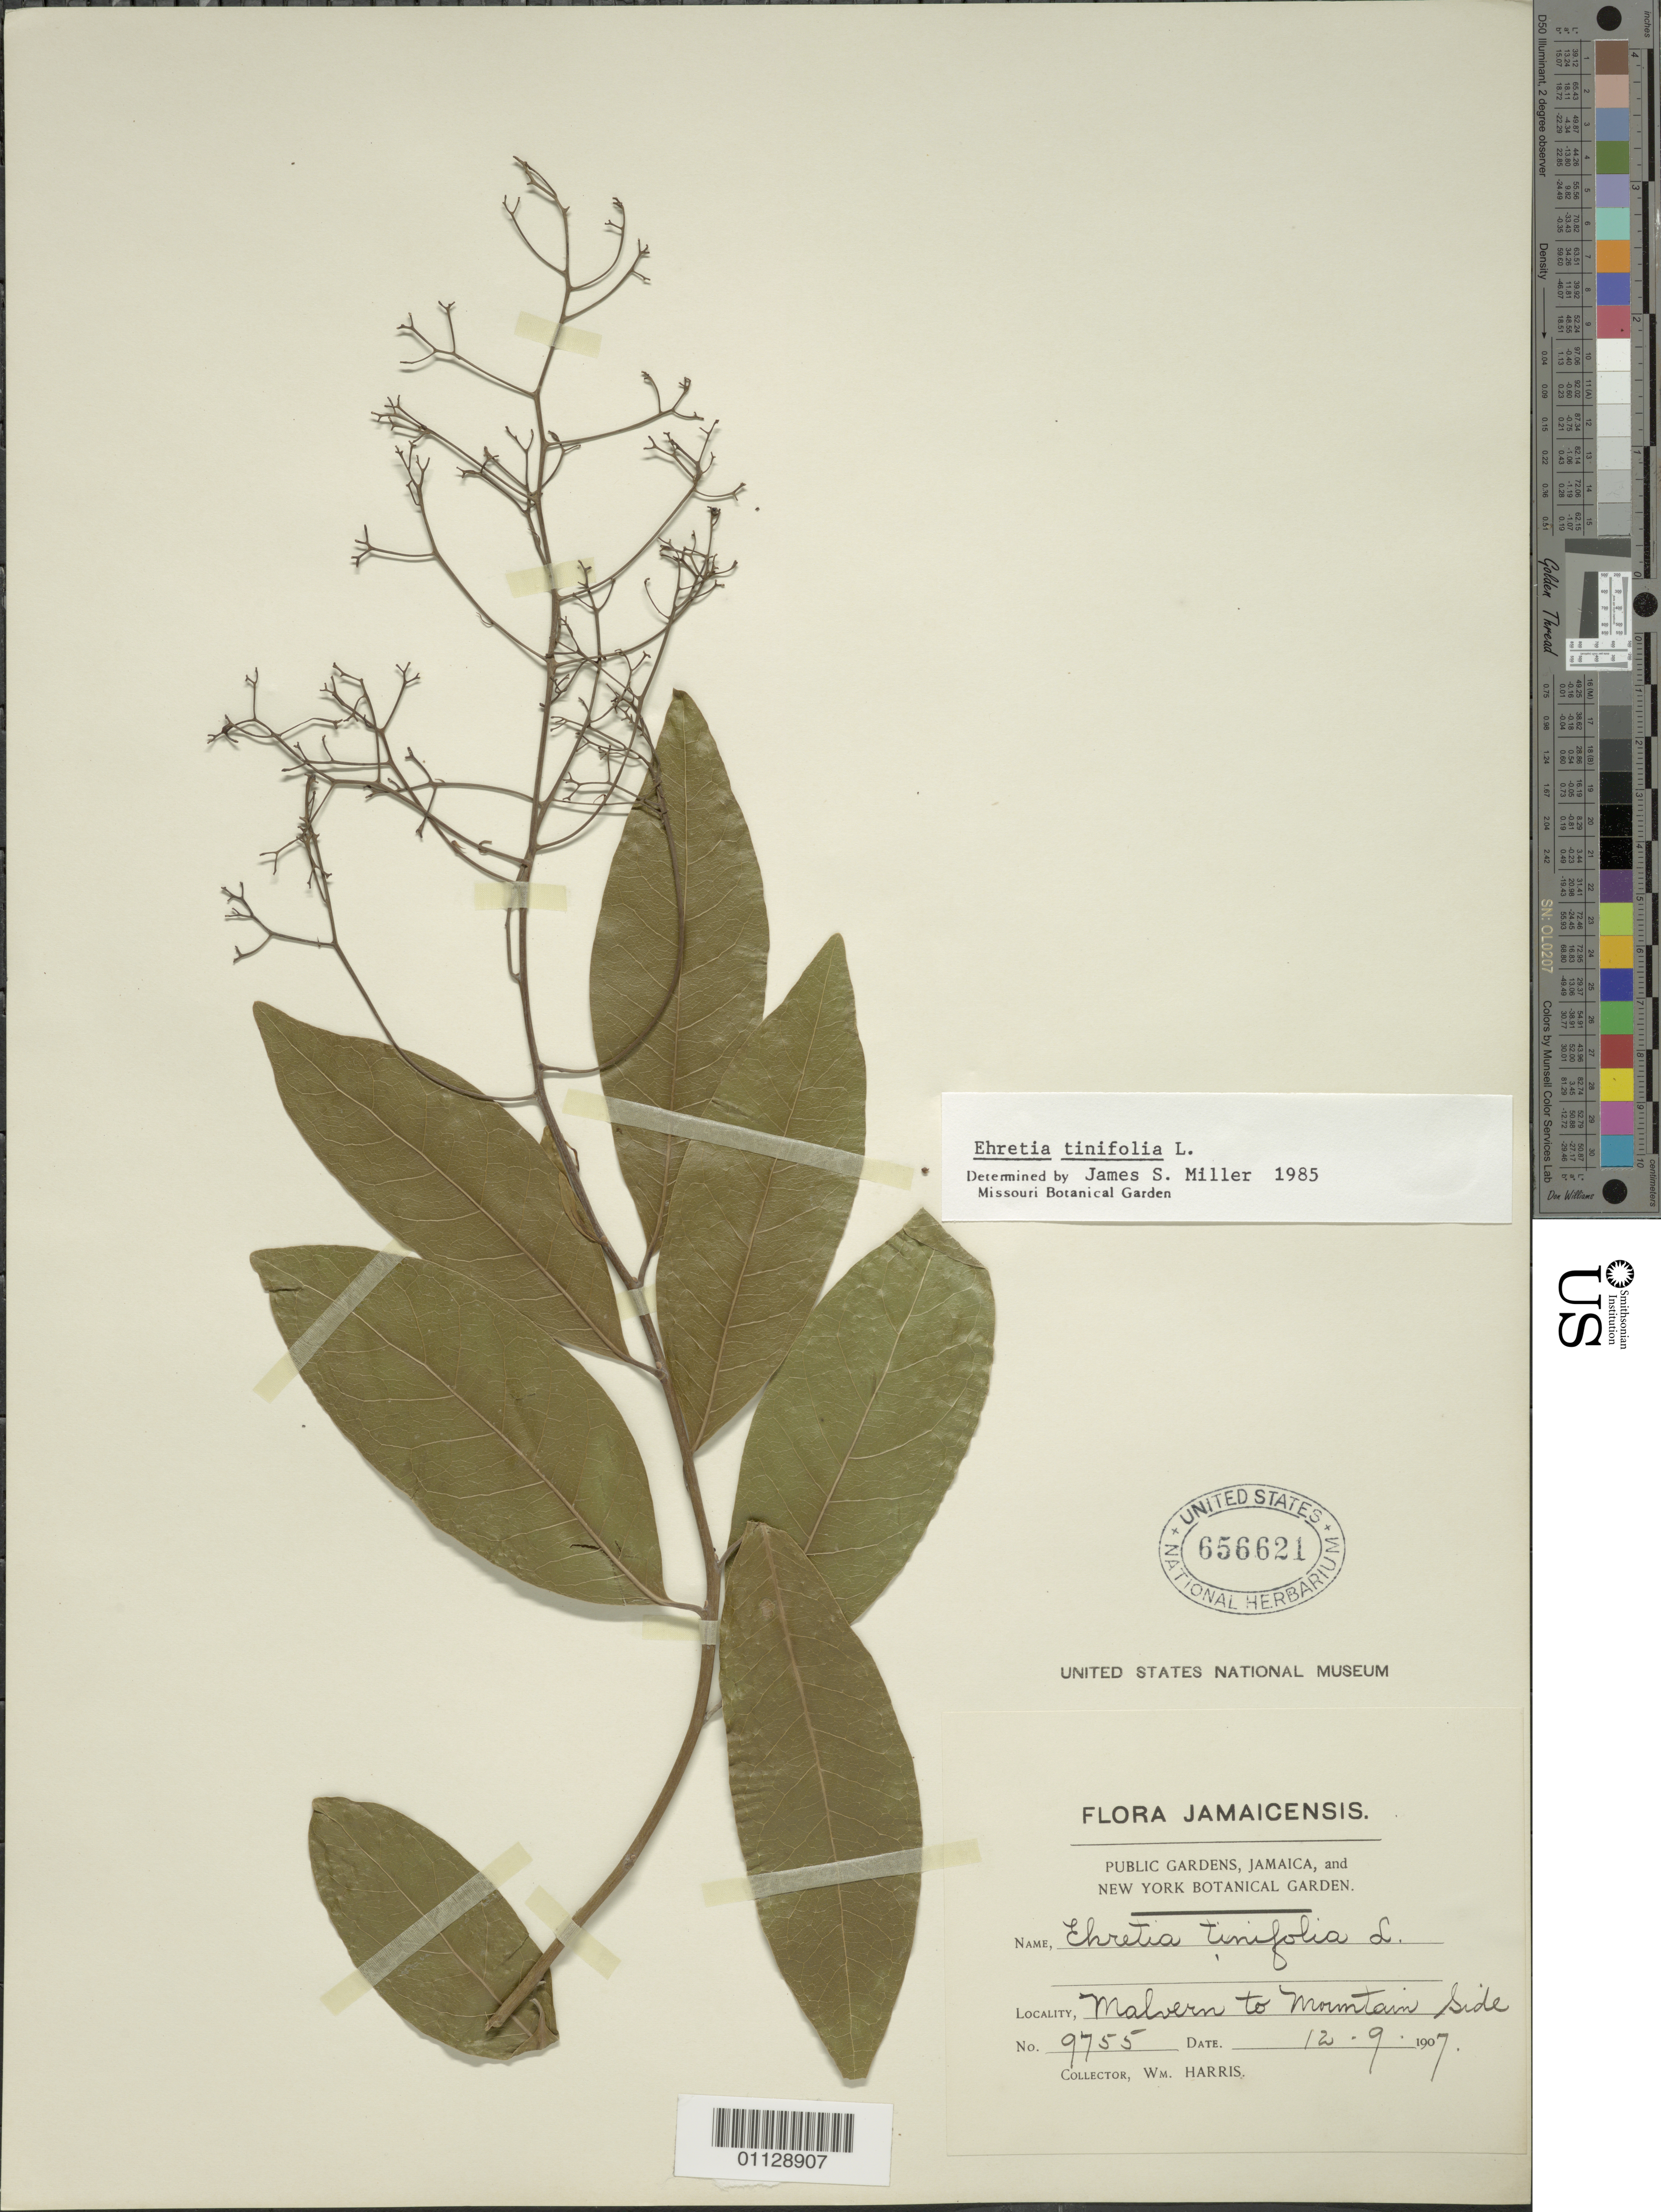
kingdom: Plantae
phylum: Tracheophyta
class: Magnoliopsida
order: Boraginales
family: Ehretiaceae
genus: Ehretia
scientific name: Ehretia spinosa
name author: Jacq.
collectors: W. Harris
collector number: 9755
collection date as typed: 12 Sep 1907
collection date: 1907-09-12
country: Jamaica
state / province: Saint Elizabeth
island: Jamaica I.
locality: Malvern to mountain side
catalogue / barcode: US 656621